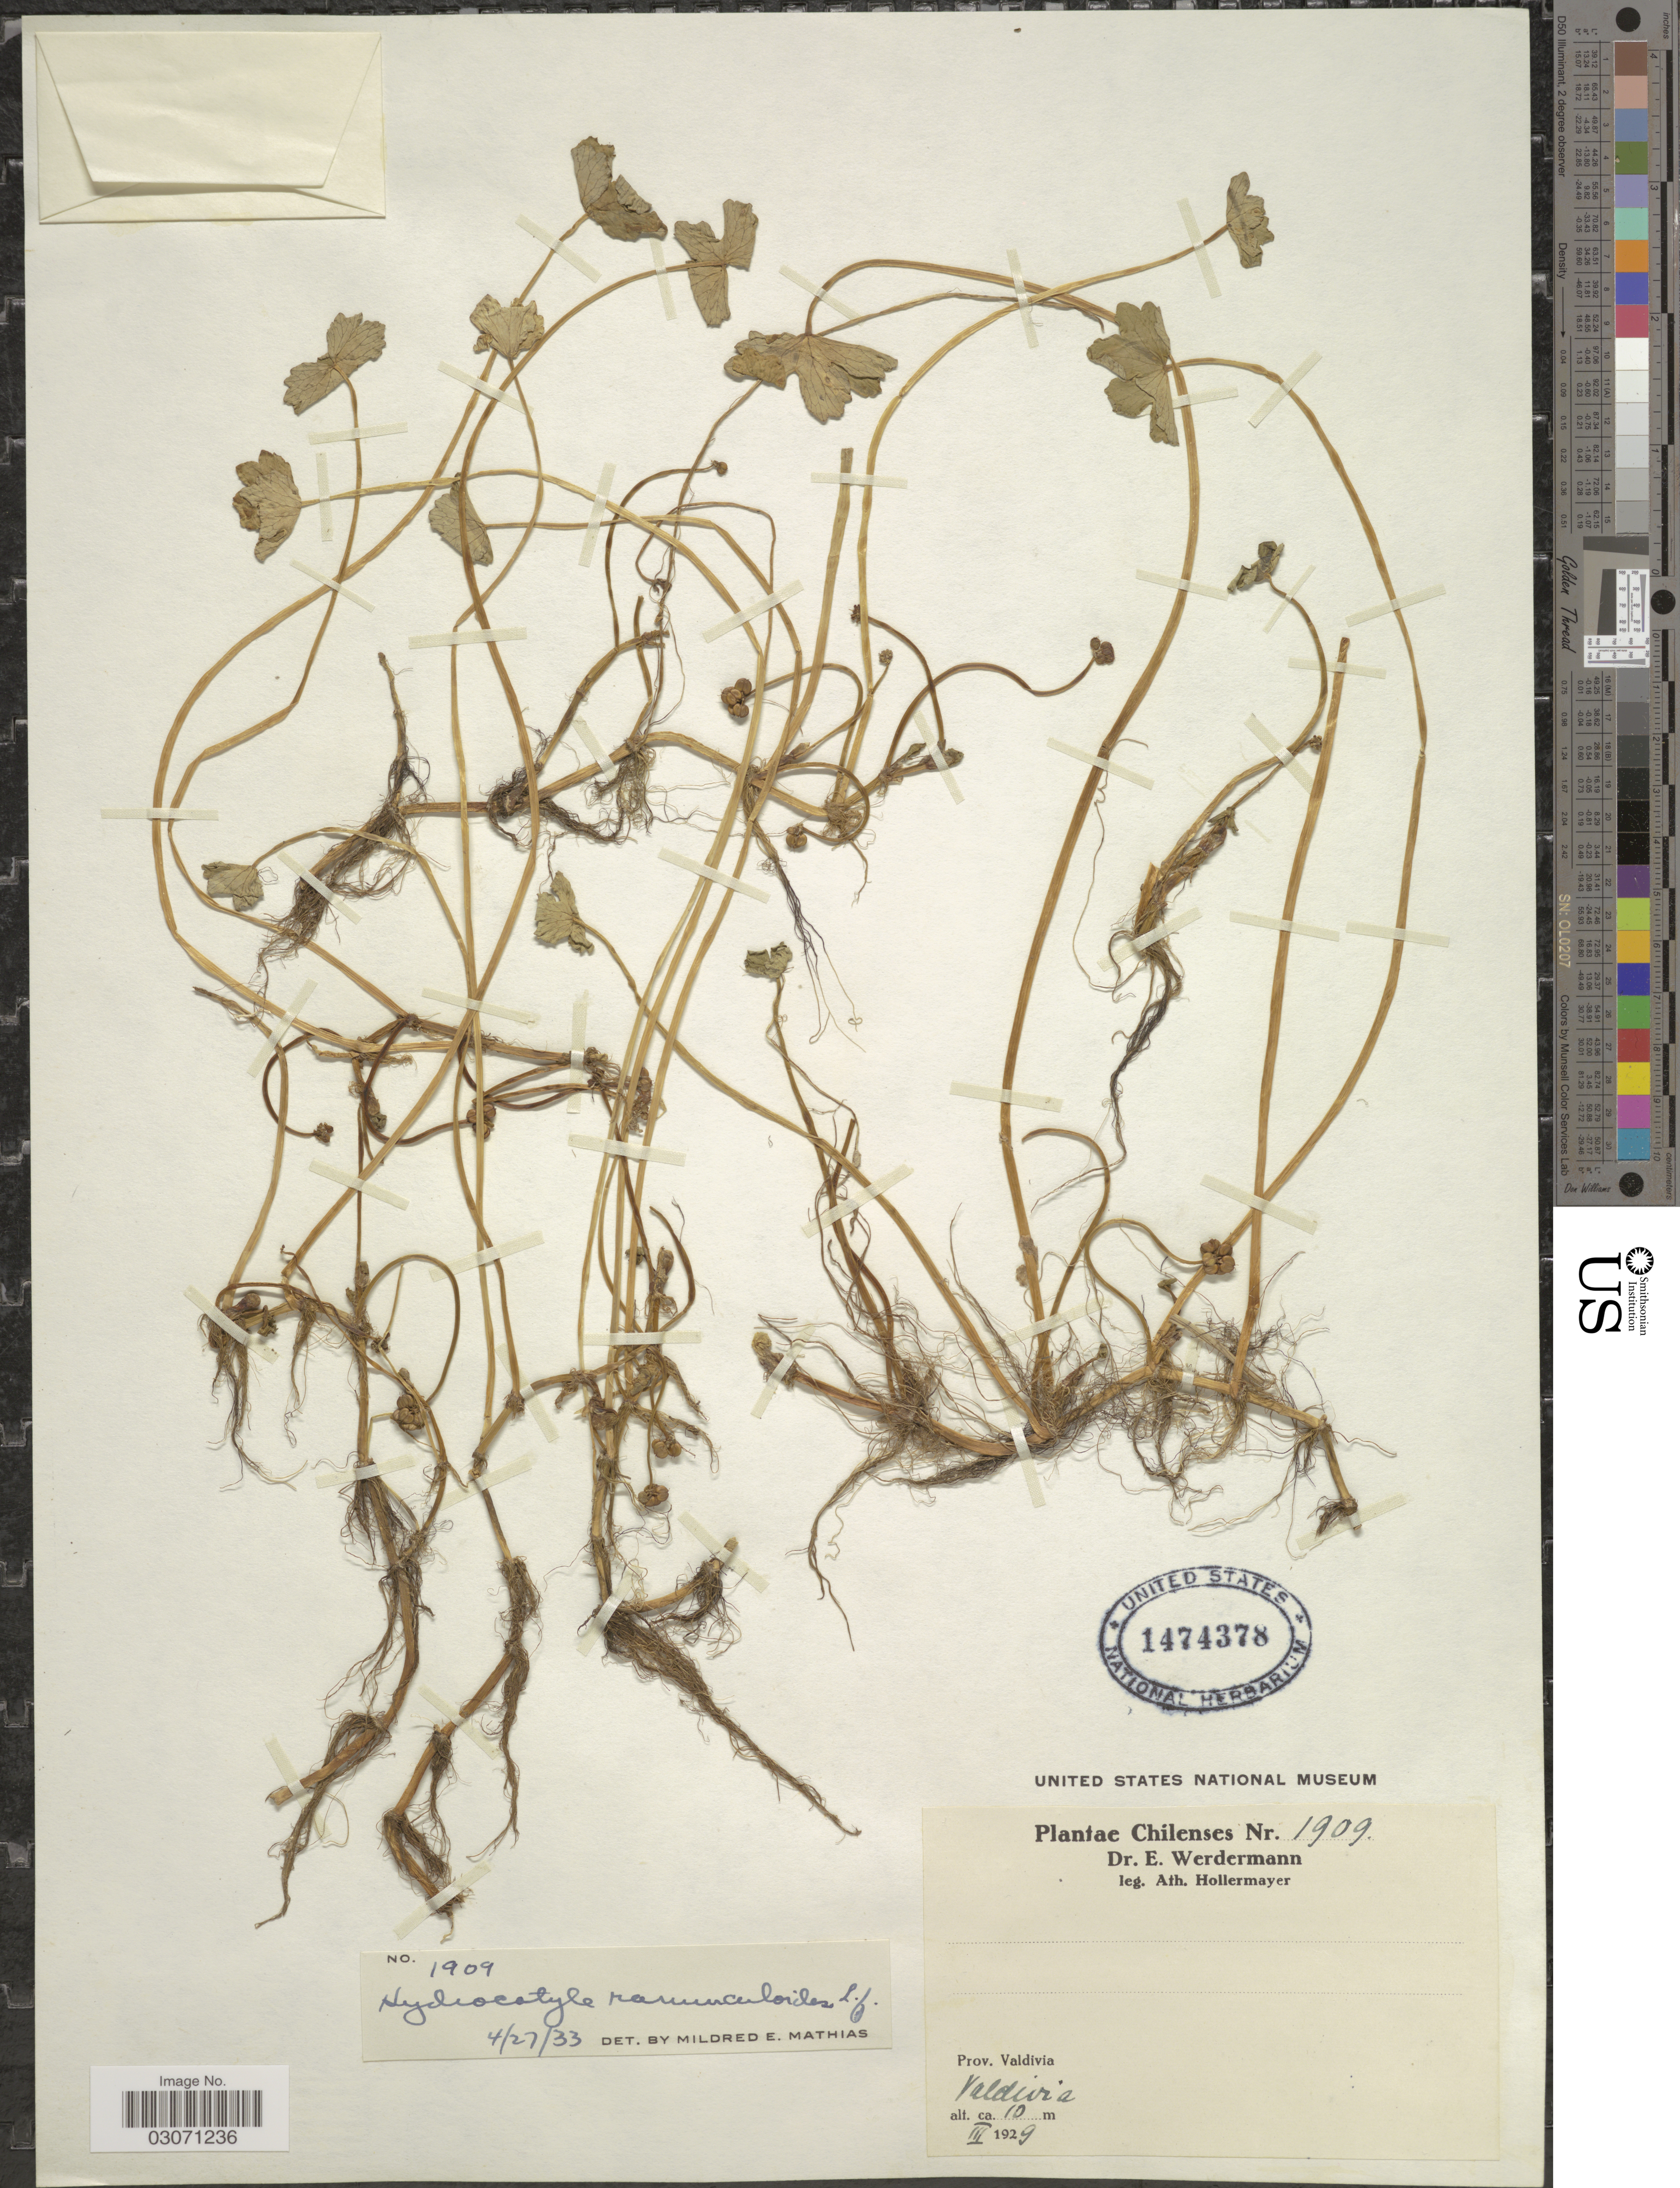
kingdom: Plantae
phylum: Tracheophyta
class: Magnoliopsida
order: Apiales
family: Araliaceae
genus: Hydrocotyle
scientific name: Hydrocotyle ranunculoides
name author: L. f.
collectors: A. Hollermayer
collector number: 1909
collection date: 1929-03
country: Chile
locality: Prov. Valdivia. Valdivia.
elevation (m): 10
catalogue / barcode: US 1474378